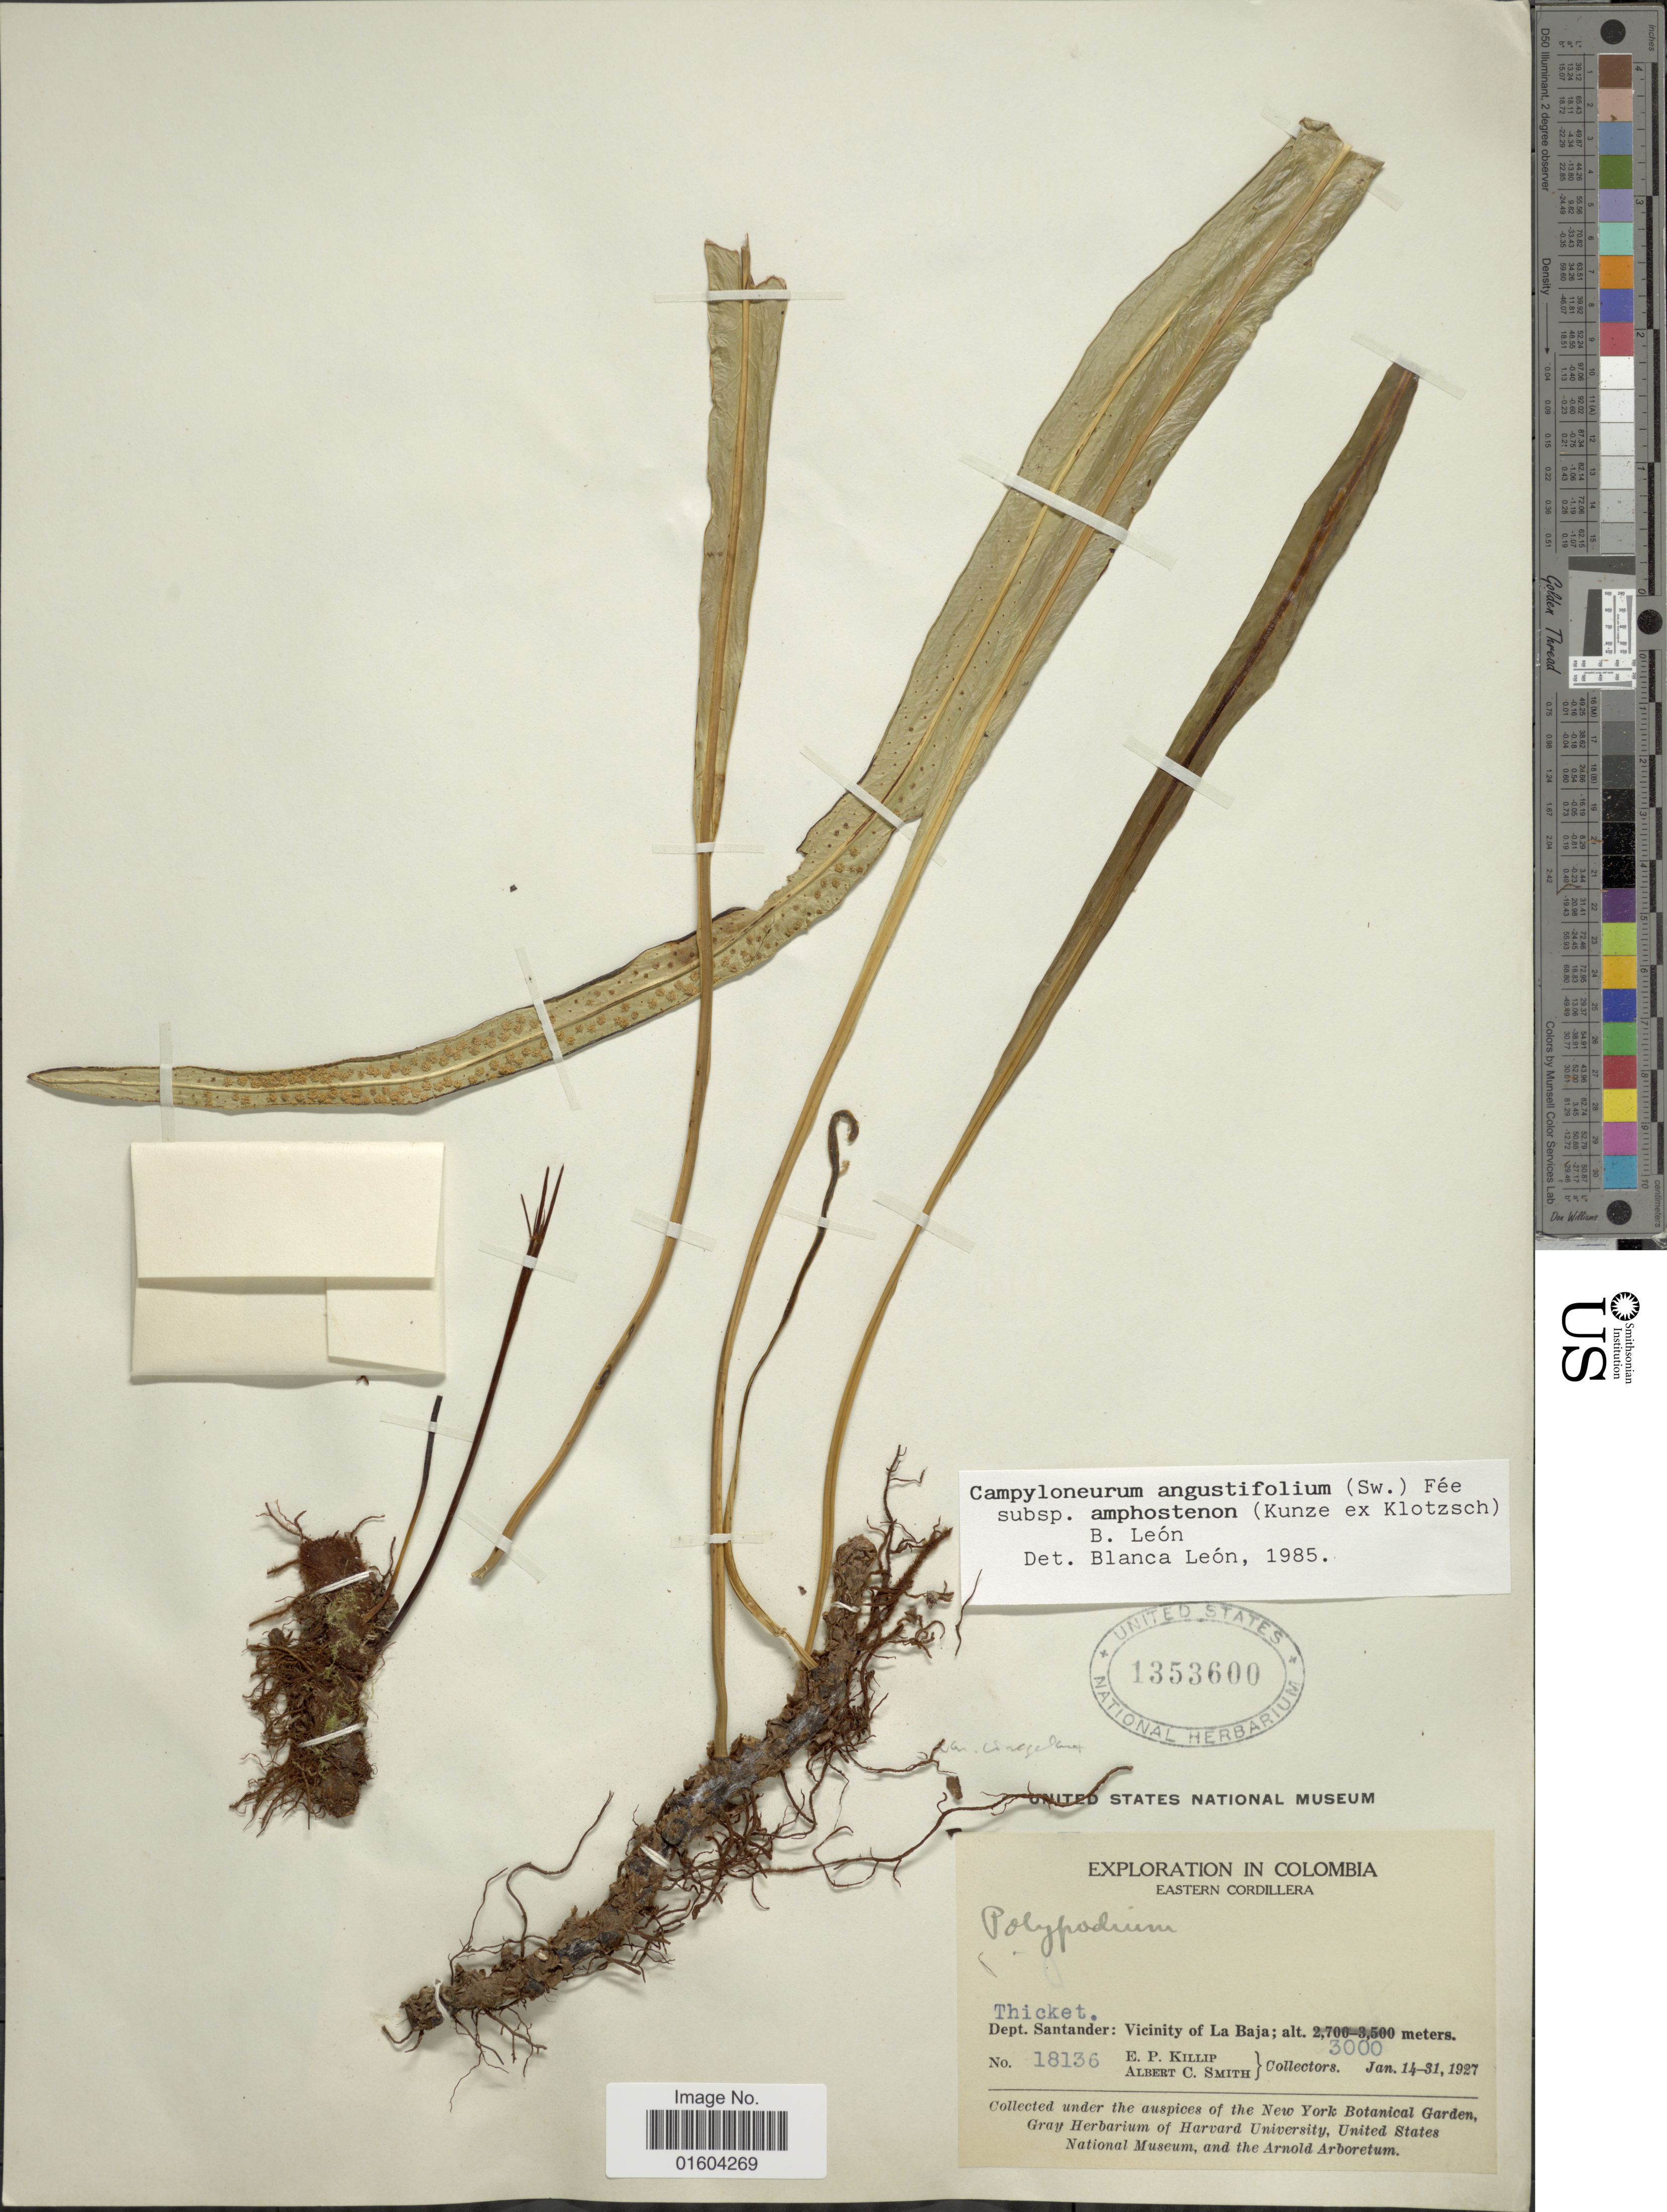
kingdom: Plantae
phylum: Tracheophyta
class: Polypodiopsida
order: Polypodiales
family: Polypodiaceae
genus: Campyloneurum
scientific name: Campyloneurum densifolium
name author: (Hieron.) Lellinger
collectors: E. P. Killip & A. C. Smith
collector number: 18136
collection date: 1927-01-14/1927-01-31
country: Colombia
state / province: Santander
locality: Dept. Santander: Vicinity of La Baja, Eastern Cordillera.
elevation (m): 3000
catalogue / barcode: US 1353600